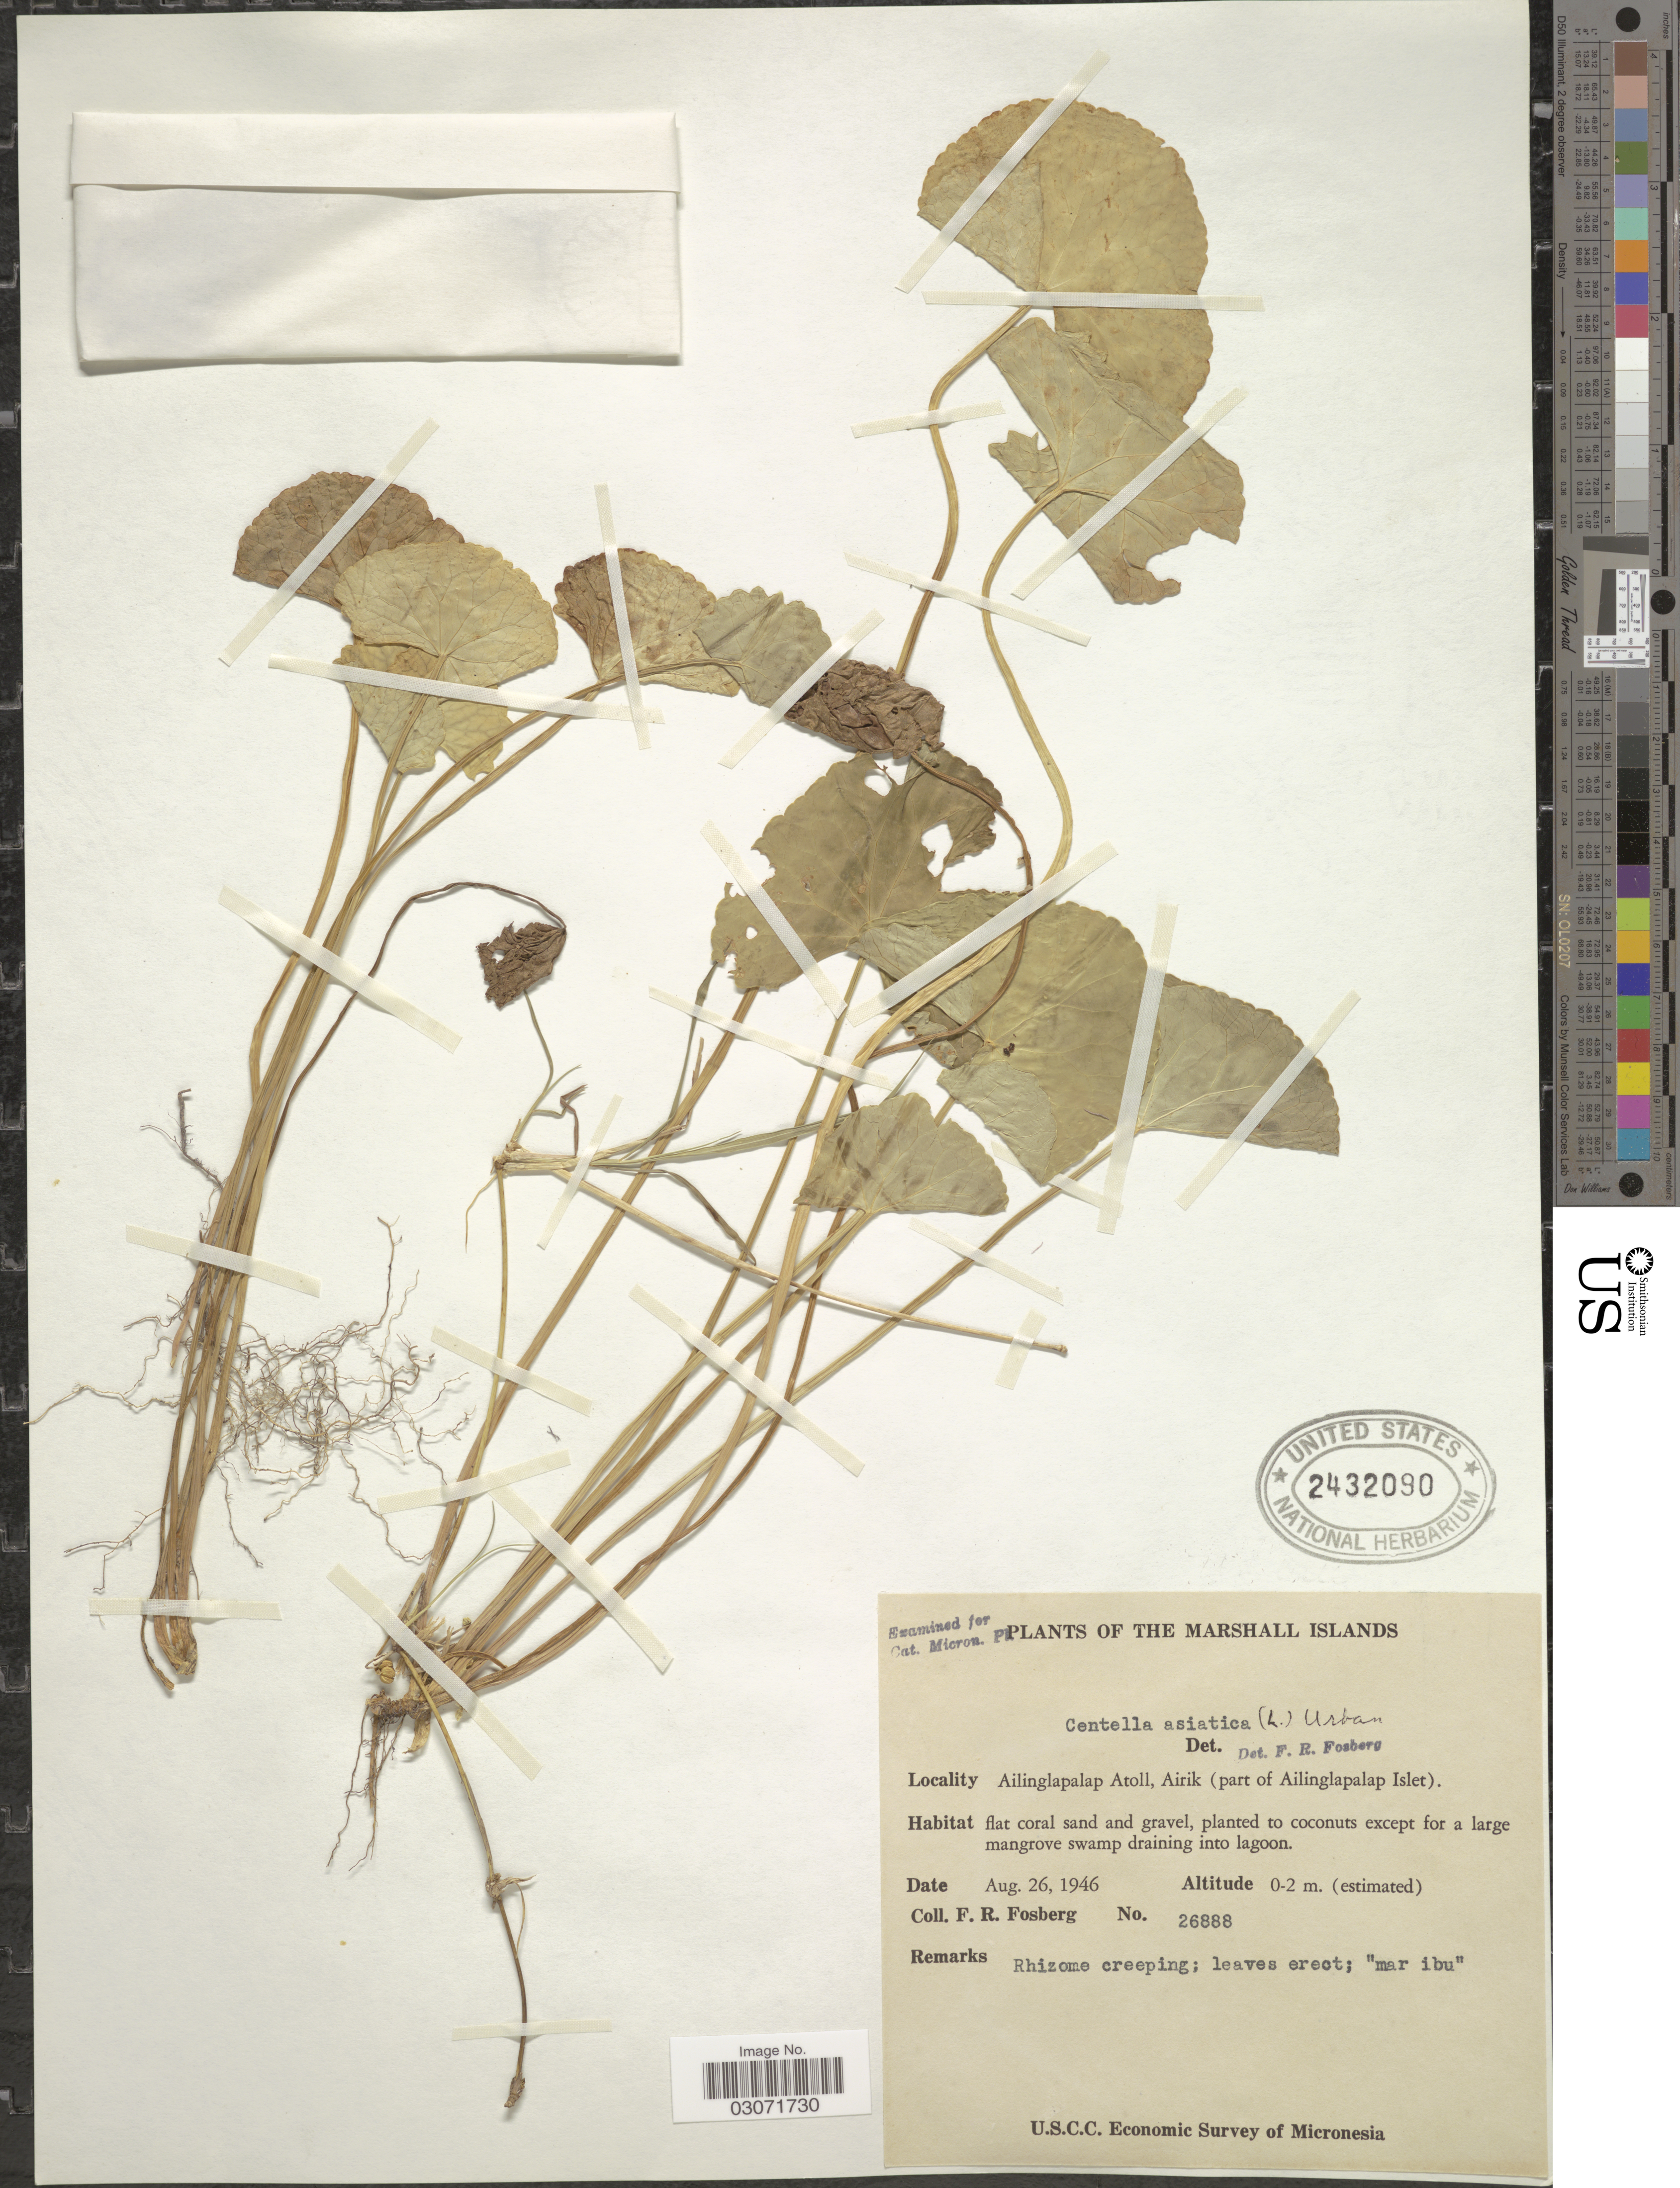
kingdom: Plantae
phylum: Tracheophyta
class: Magnoliopsida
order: Apiales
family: Apiaceae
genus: Centella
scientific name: Centella asiatica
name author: (L.) Urb.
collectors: F. R. Fosberg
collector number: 26888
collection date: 1946-08-26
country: Marshall Islands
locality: Ailinglapalap Atoll, Airik (part of Ailinglapalap Islet).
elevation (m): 0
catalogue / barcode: US 2432090